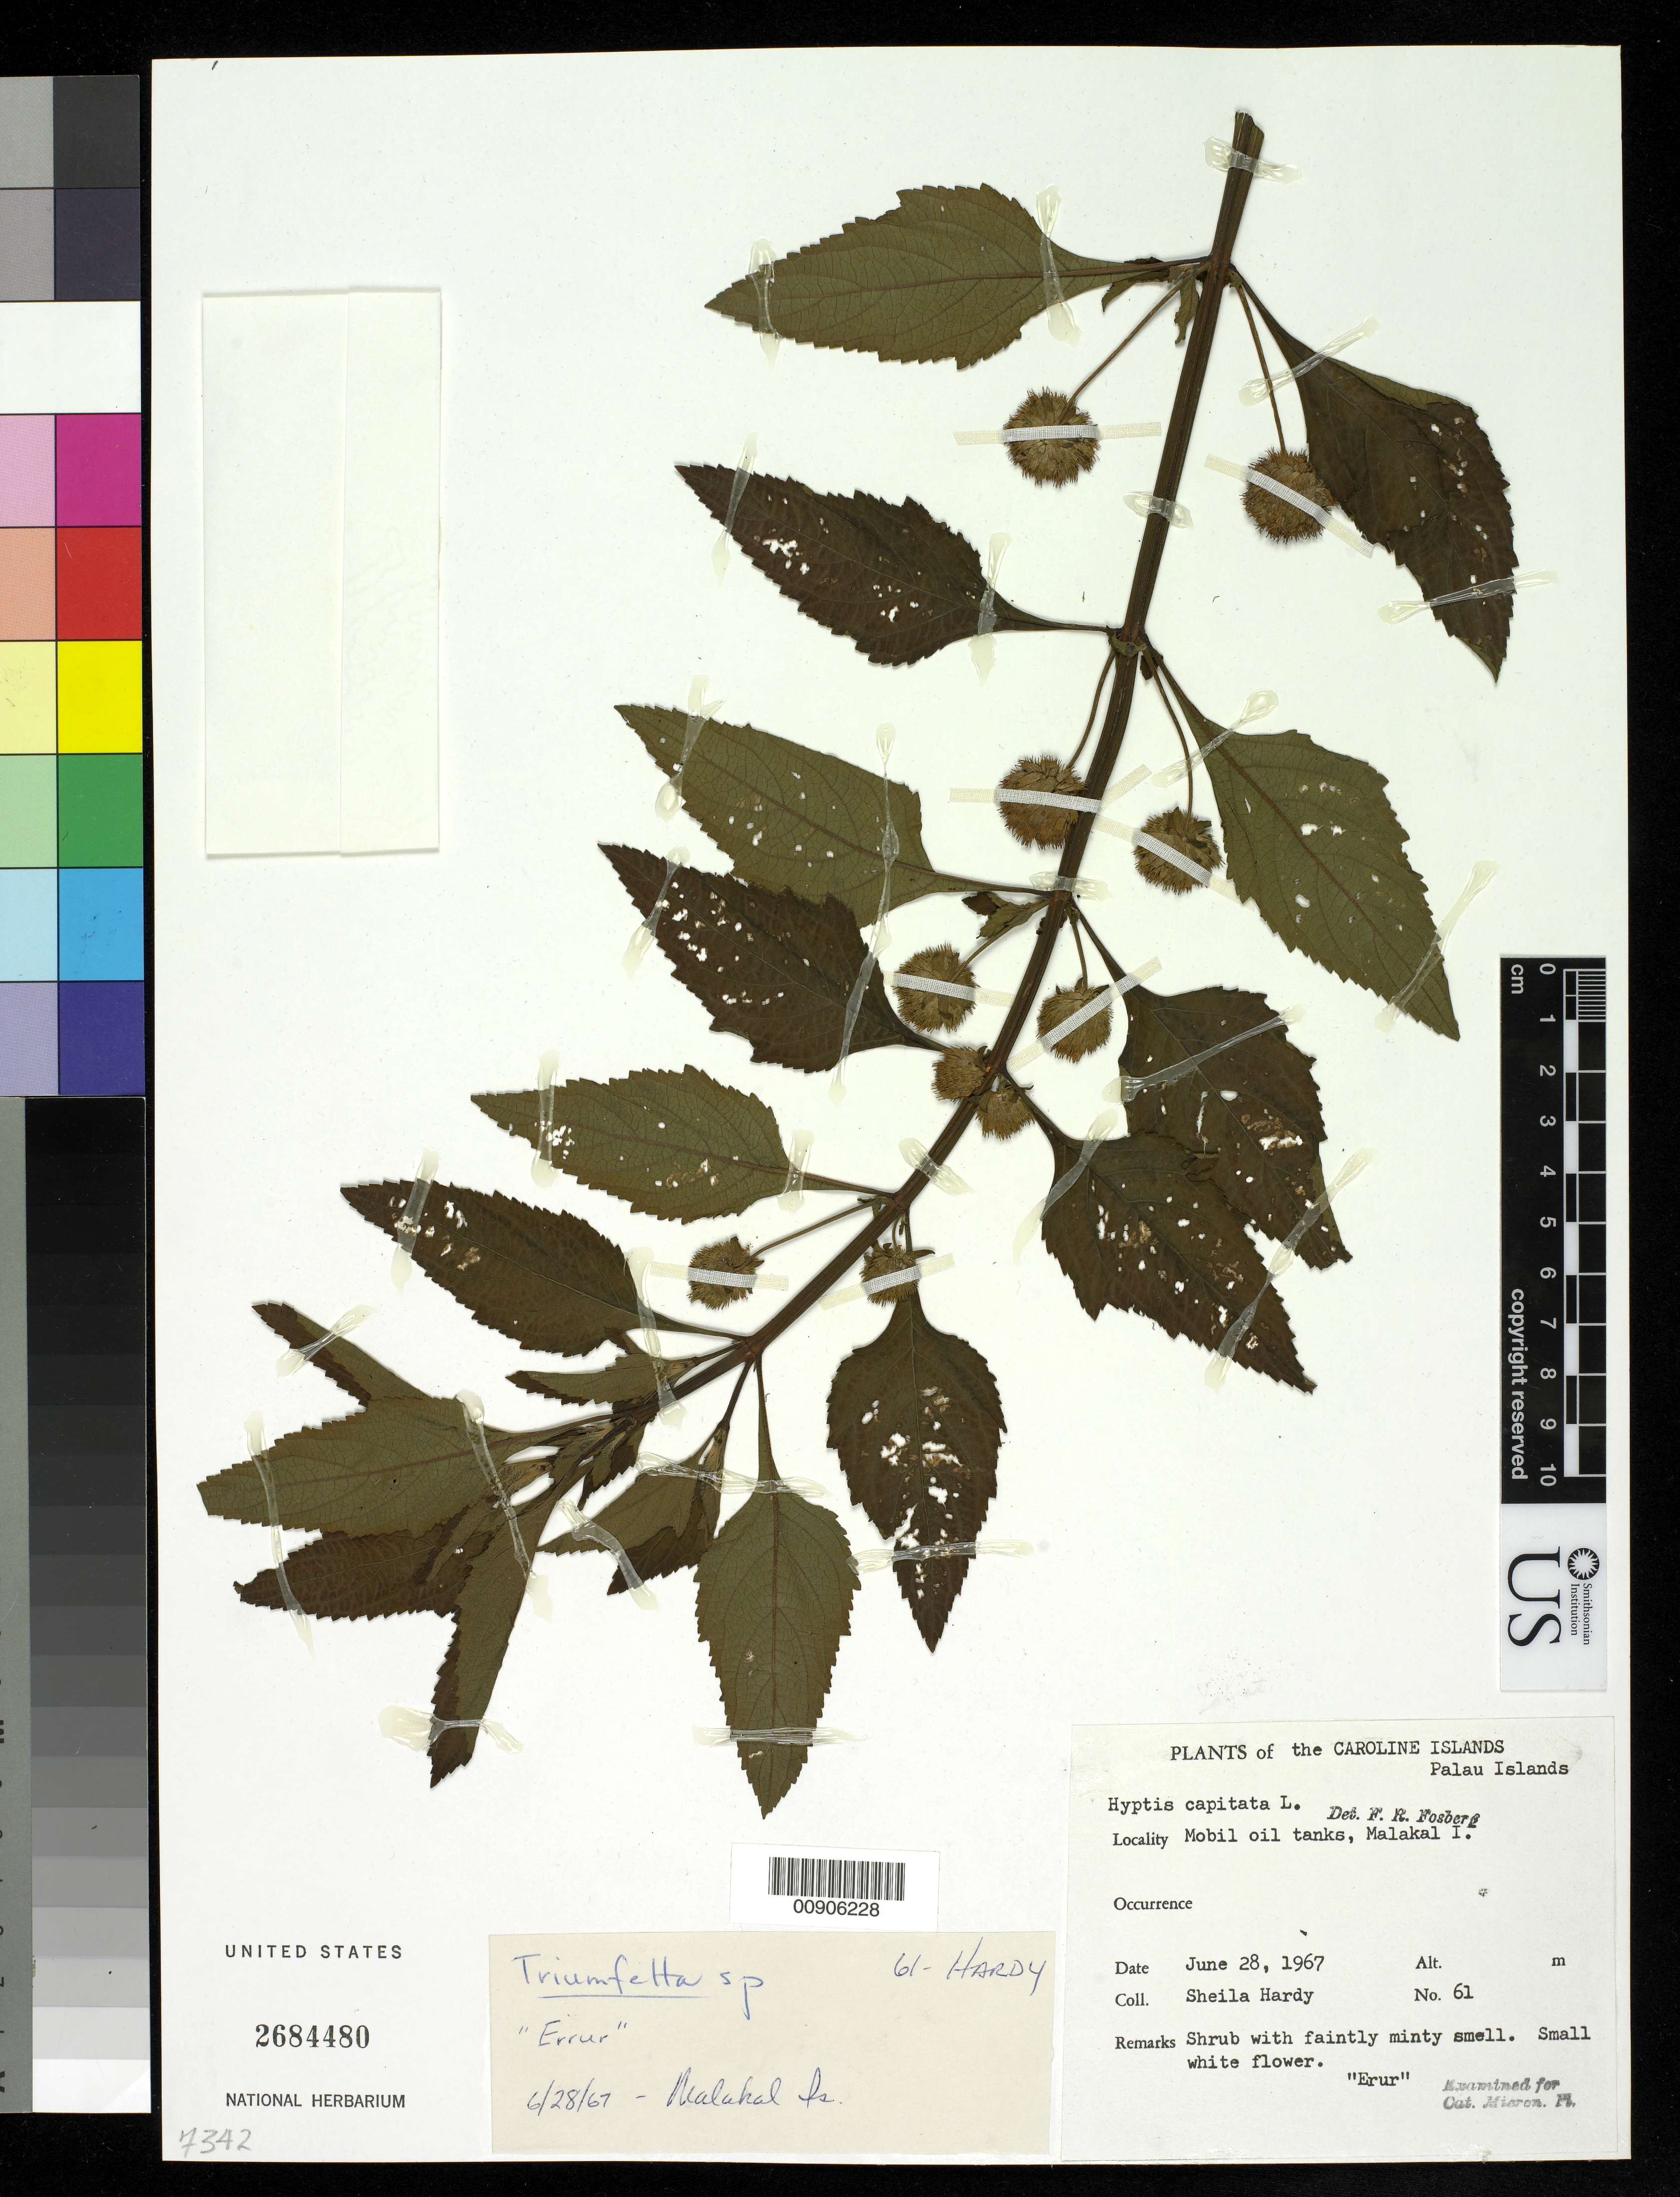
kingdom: Plantae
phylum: Tracheophyta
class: Magnoliopsida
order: Lamiales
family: Lamiaceae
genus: Hyptis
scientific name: Hyptis capitata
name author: Jacq.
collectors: S. Hardy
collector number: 61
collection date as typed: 28 Jun 1967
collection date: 1967-06-28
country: Palau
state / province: Koror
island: Ngemelachel (Malakal)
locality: Mobil oil tanks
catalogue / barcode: US 2684480